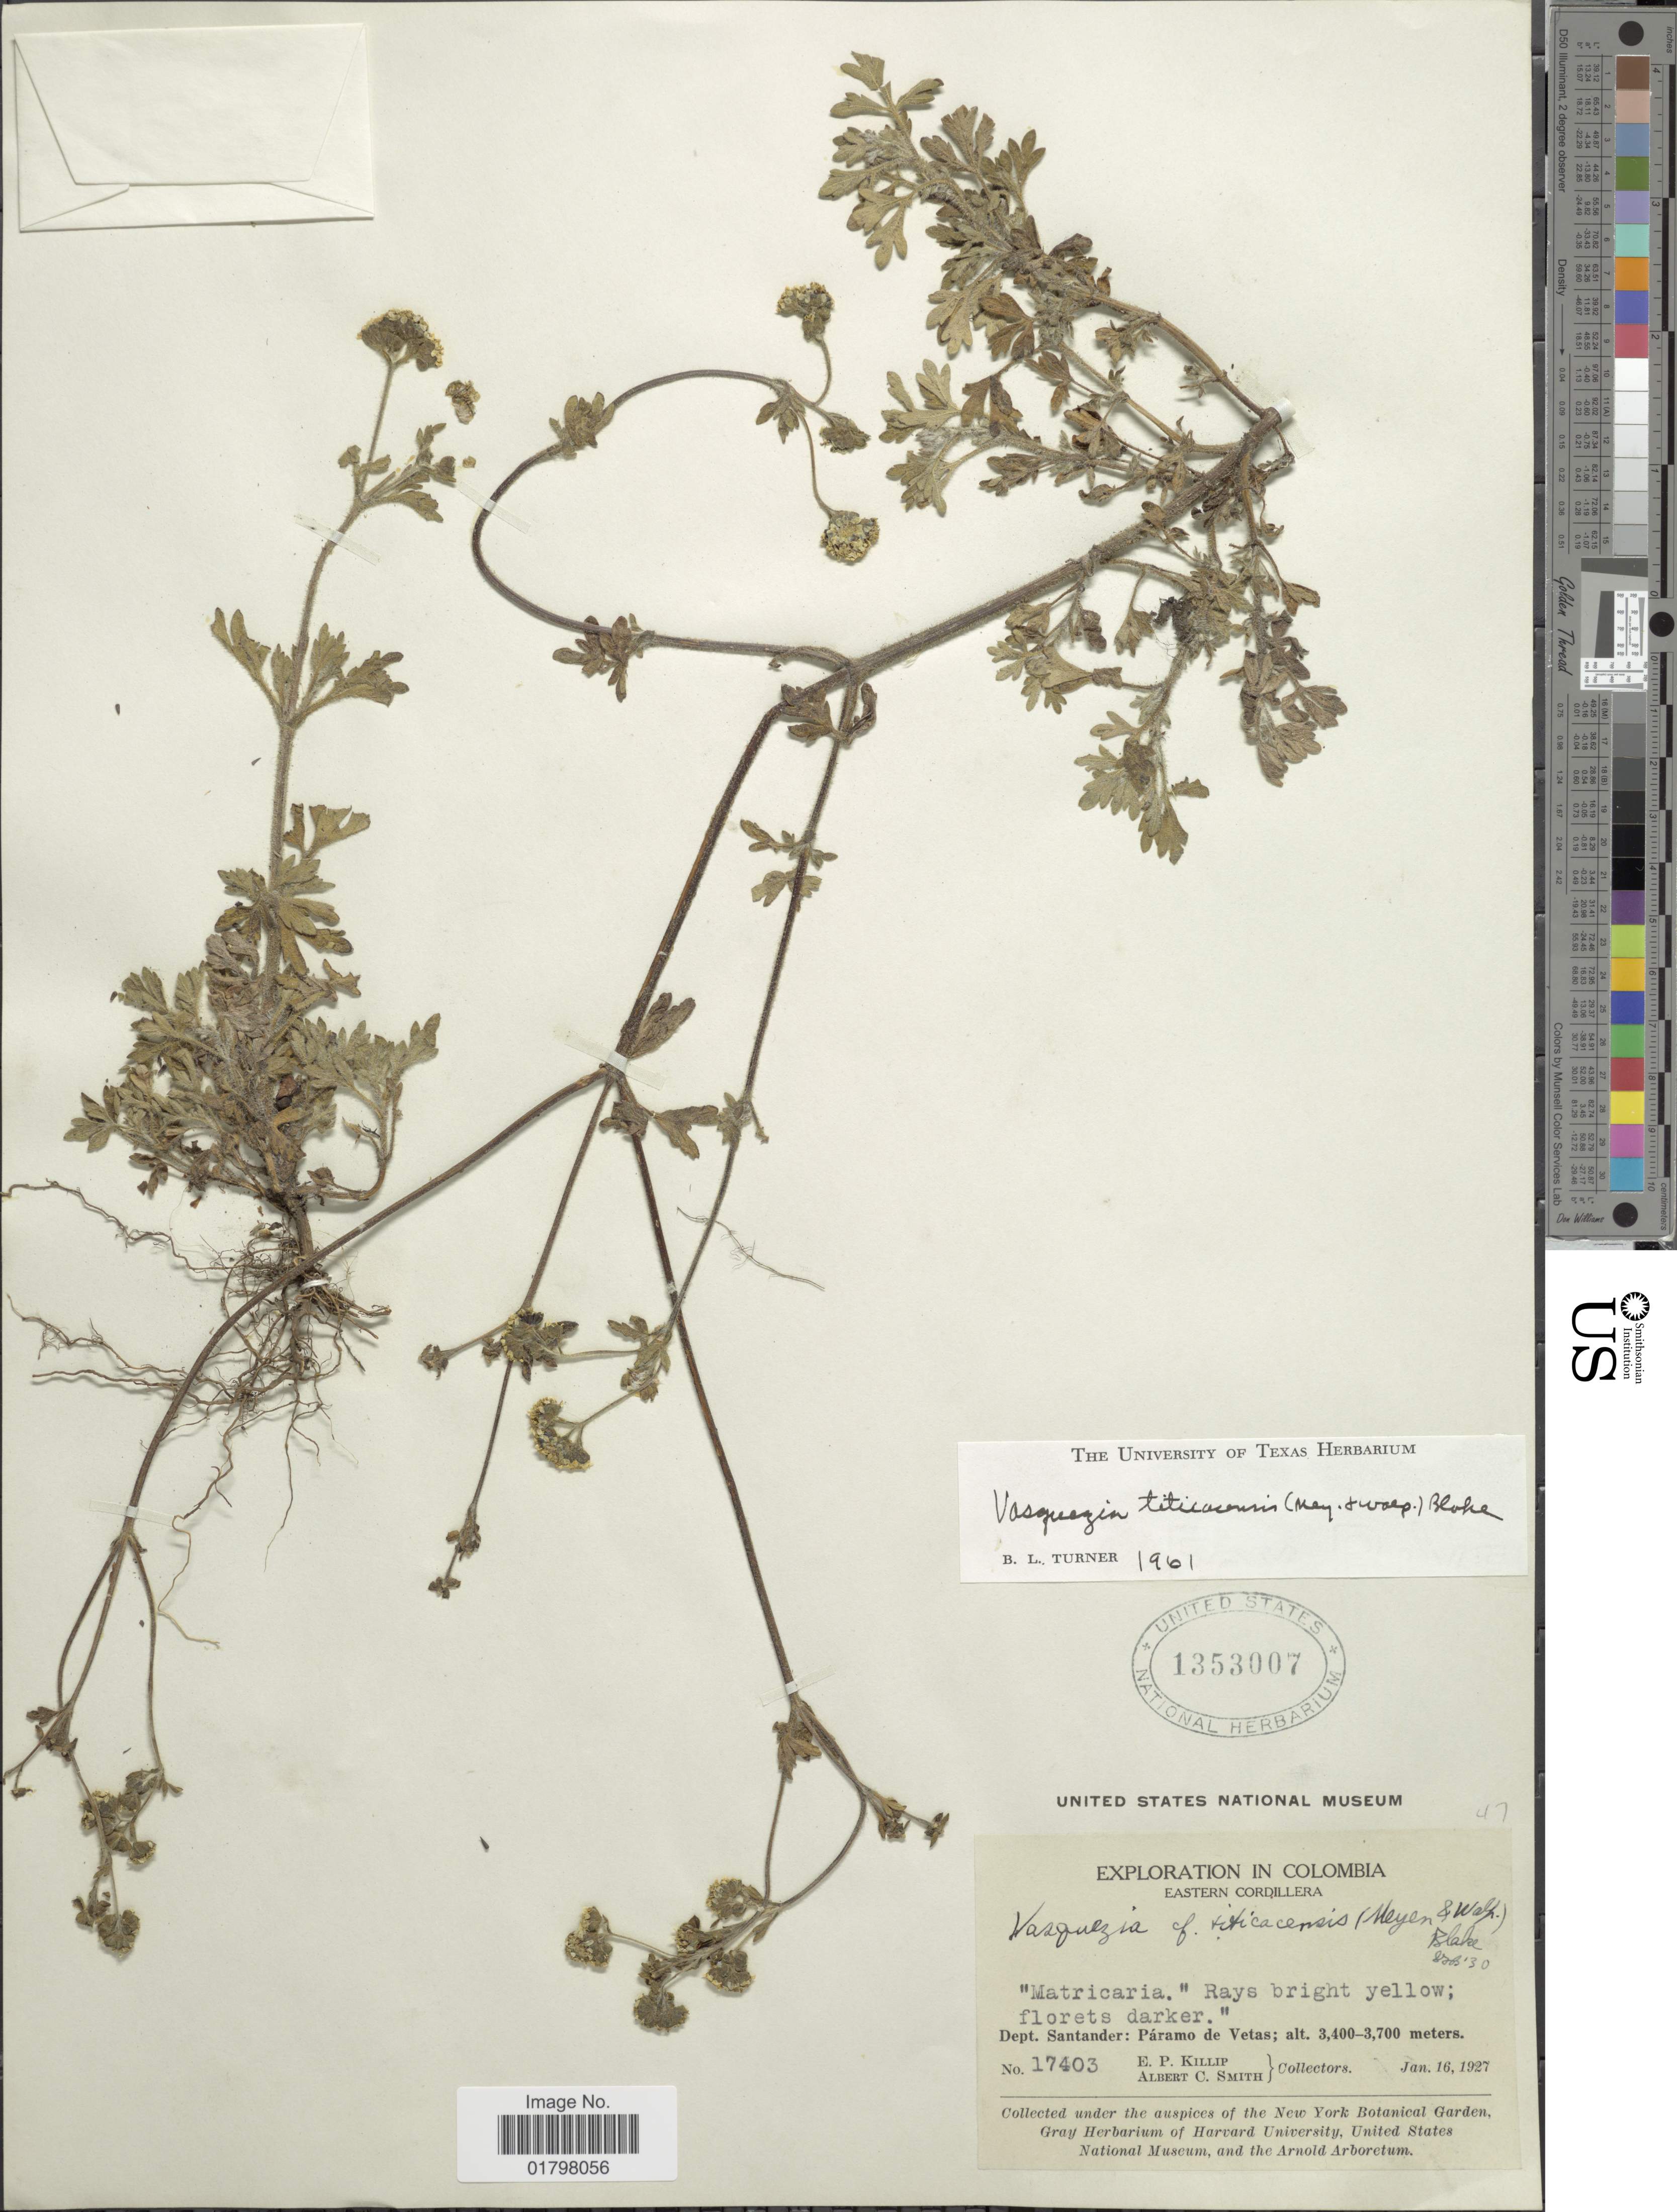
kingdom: Plantae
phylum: Tracheophyta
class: Magnoliopsida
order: Asterales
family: Asteraceae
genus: Vasquesia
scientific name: Vasquesia titicacensis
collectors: E. P. Killip & A. C. Smith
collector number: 17403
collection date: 1927-01-16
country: Colombia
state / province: Santander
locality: Eastern Cordillera. Dept. Santander: Páramo de Vetas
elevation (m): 3400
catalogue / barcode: US 1353007